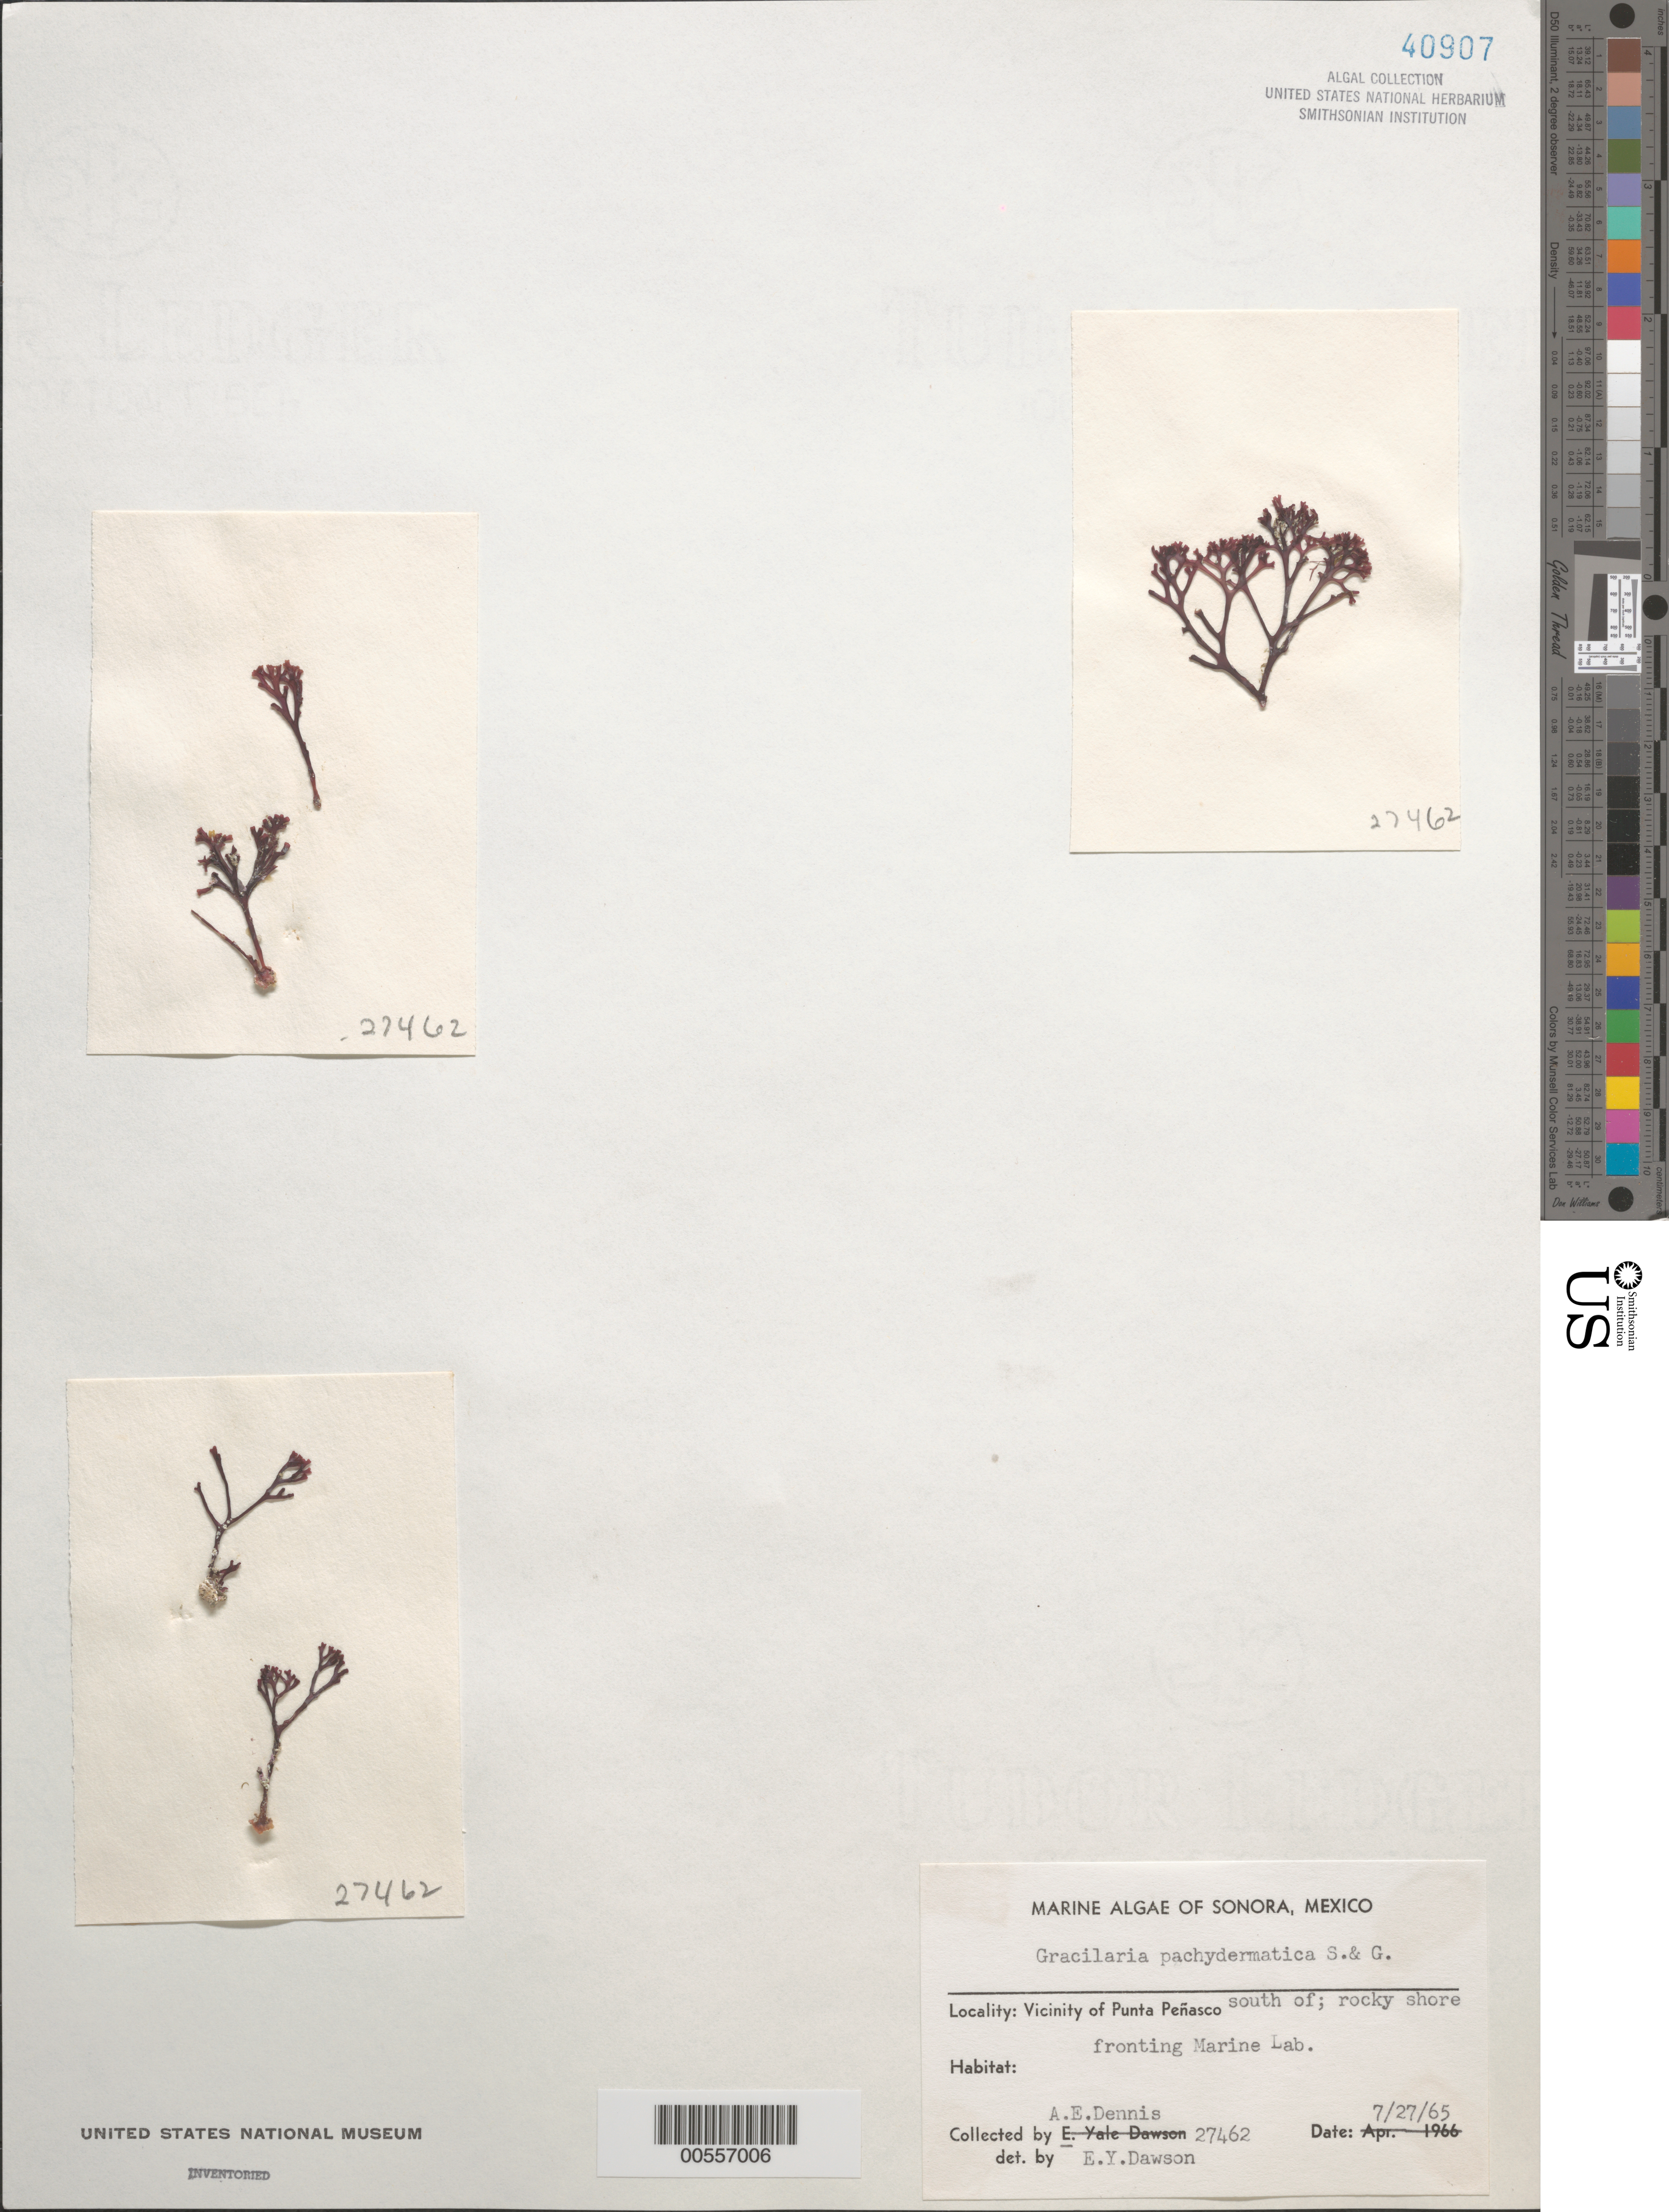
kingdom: Plantae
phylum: Rhodophyta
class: Florideophyceae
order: Gracilariales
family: Gracilariaceae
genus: Gracilaria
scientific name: Gracilaria pachydermatica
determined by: Dawson, E. Y.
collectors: A. Dennis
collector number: EYD 27462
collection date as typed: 27 Jul 1965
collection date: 1965-07-27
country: Mexico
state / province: Sonora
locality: Marine laboratory shore, south of Punta Penasco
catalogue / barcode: US 40907